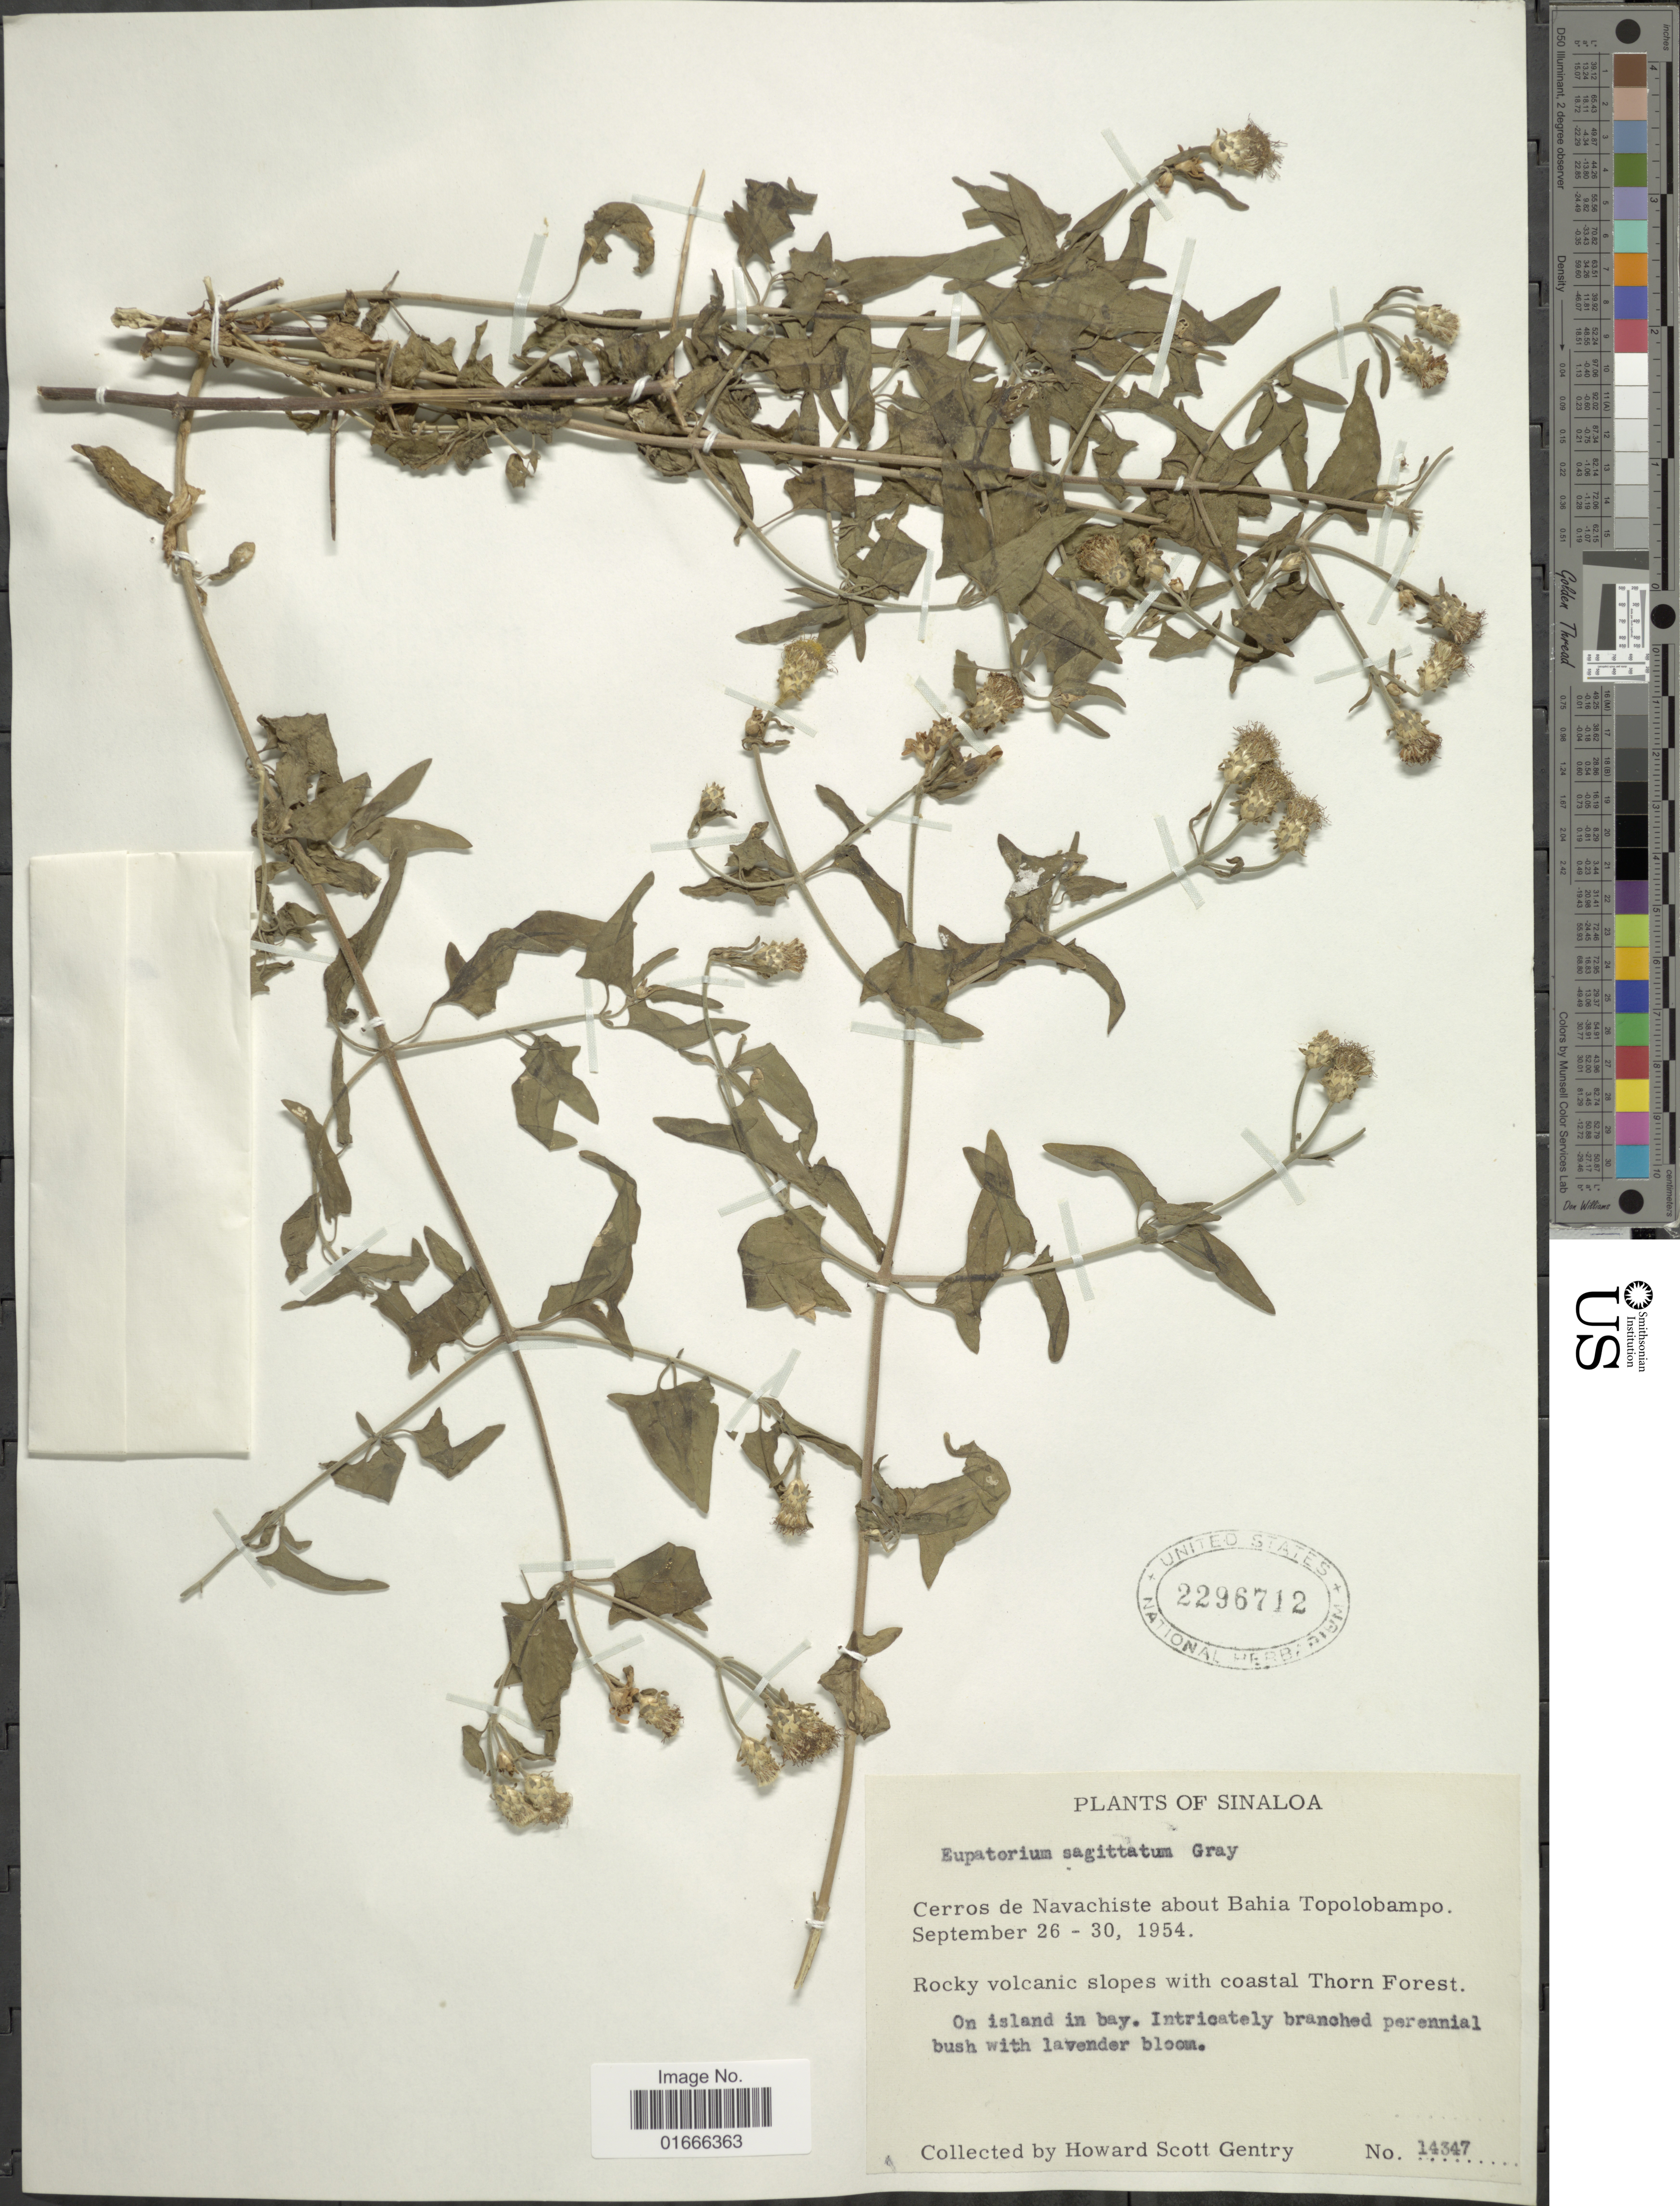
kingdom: Plantae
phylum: Tracheophyta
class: Magnoliopsida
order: Asterales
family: Asteraceae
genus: Chromolaena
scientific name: Chromolaena sagittata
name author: (A. Gray) R.M. King & H. Rob.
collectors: H. S. Gentry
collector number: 14347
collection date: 1954-09-26/1954-09-30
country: Mexico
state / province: Sinaloa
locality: Cerros de Navachiste about Bahia Topolobampo, Rocky volcanic slopes with coastal Thorn Forest. On Island in bay.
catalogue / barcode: US 2296712